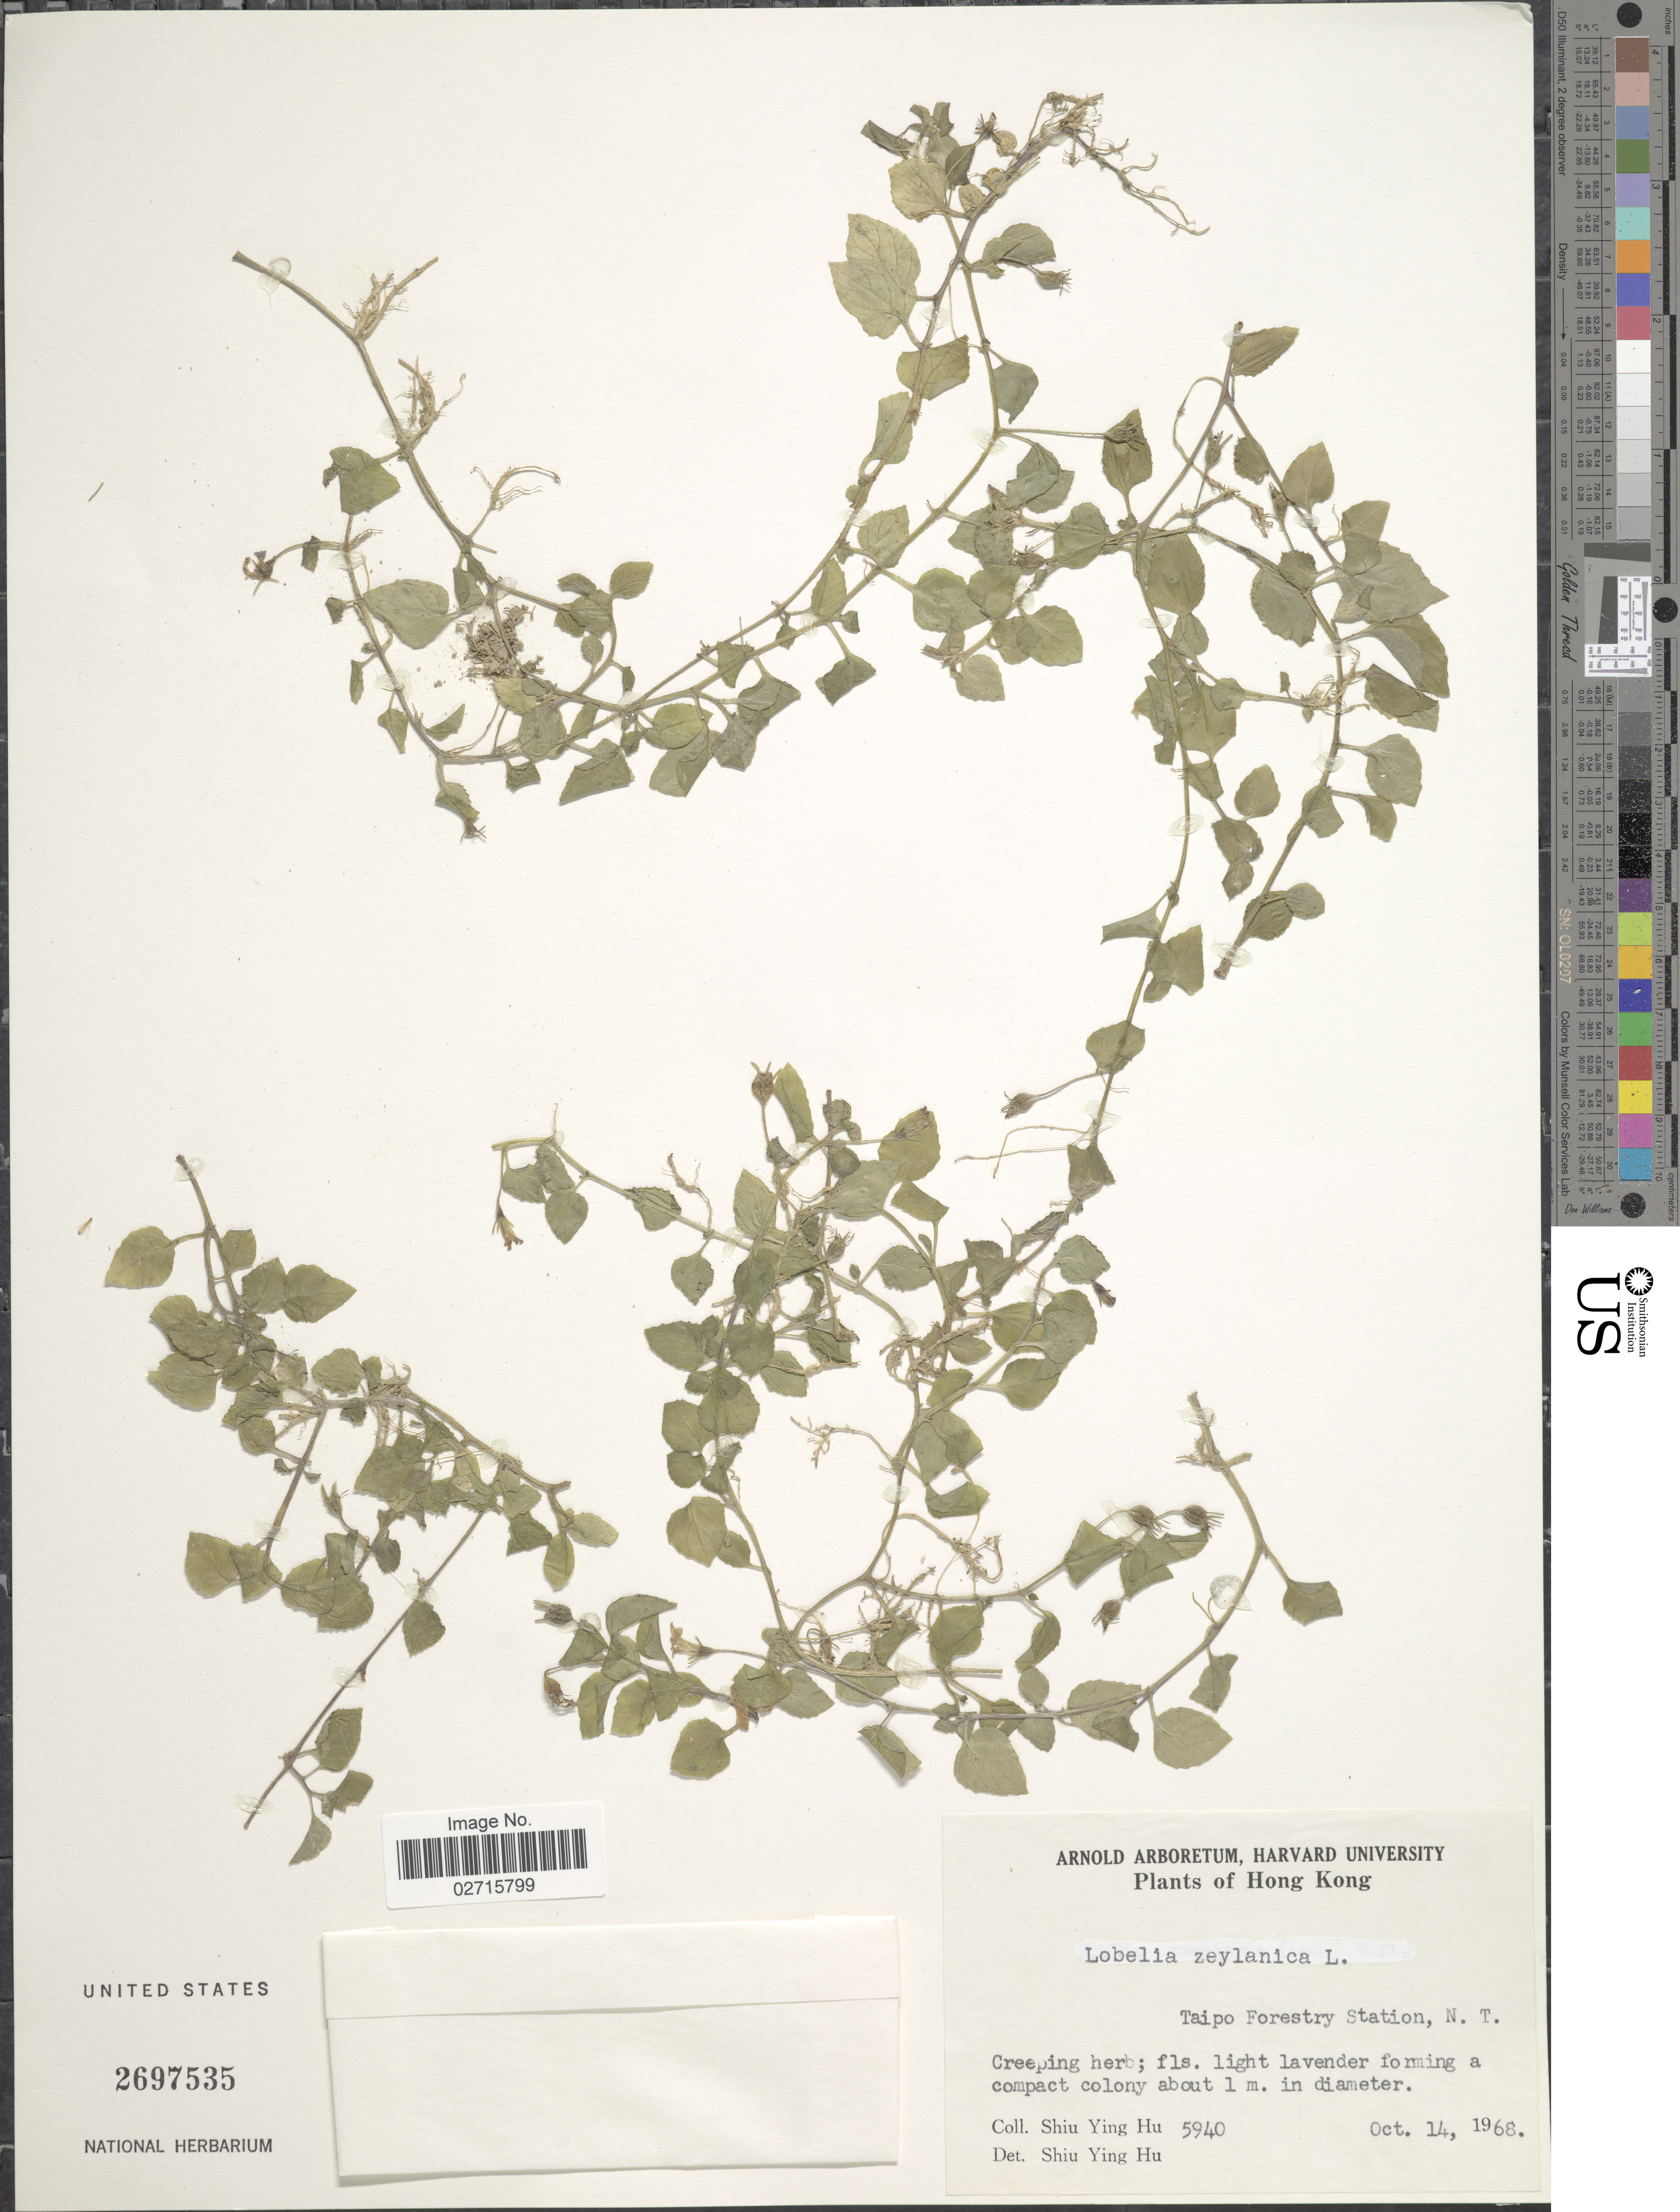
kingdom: Plantae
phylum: Tracheophyta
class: Magnoliopsida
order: Asterales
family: Campanulaceae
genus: Lobelia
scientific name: Lobelia succulenta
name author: Blume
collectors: S. Y. Hu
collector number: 5940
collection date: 1968-10-14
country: China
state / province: Hong Kong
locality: Taipo Forestry Station, N.T.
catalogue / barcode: US 2697535